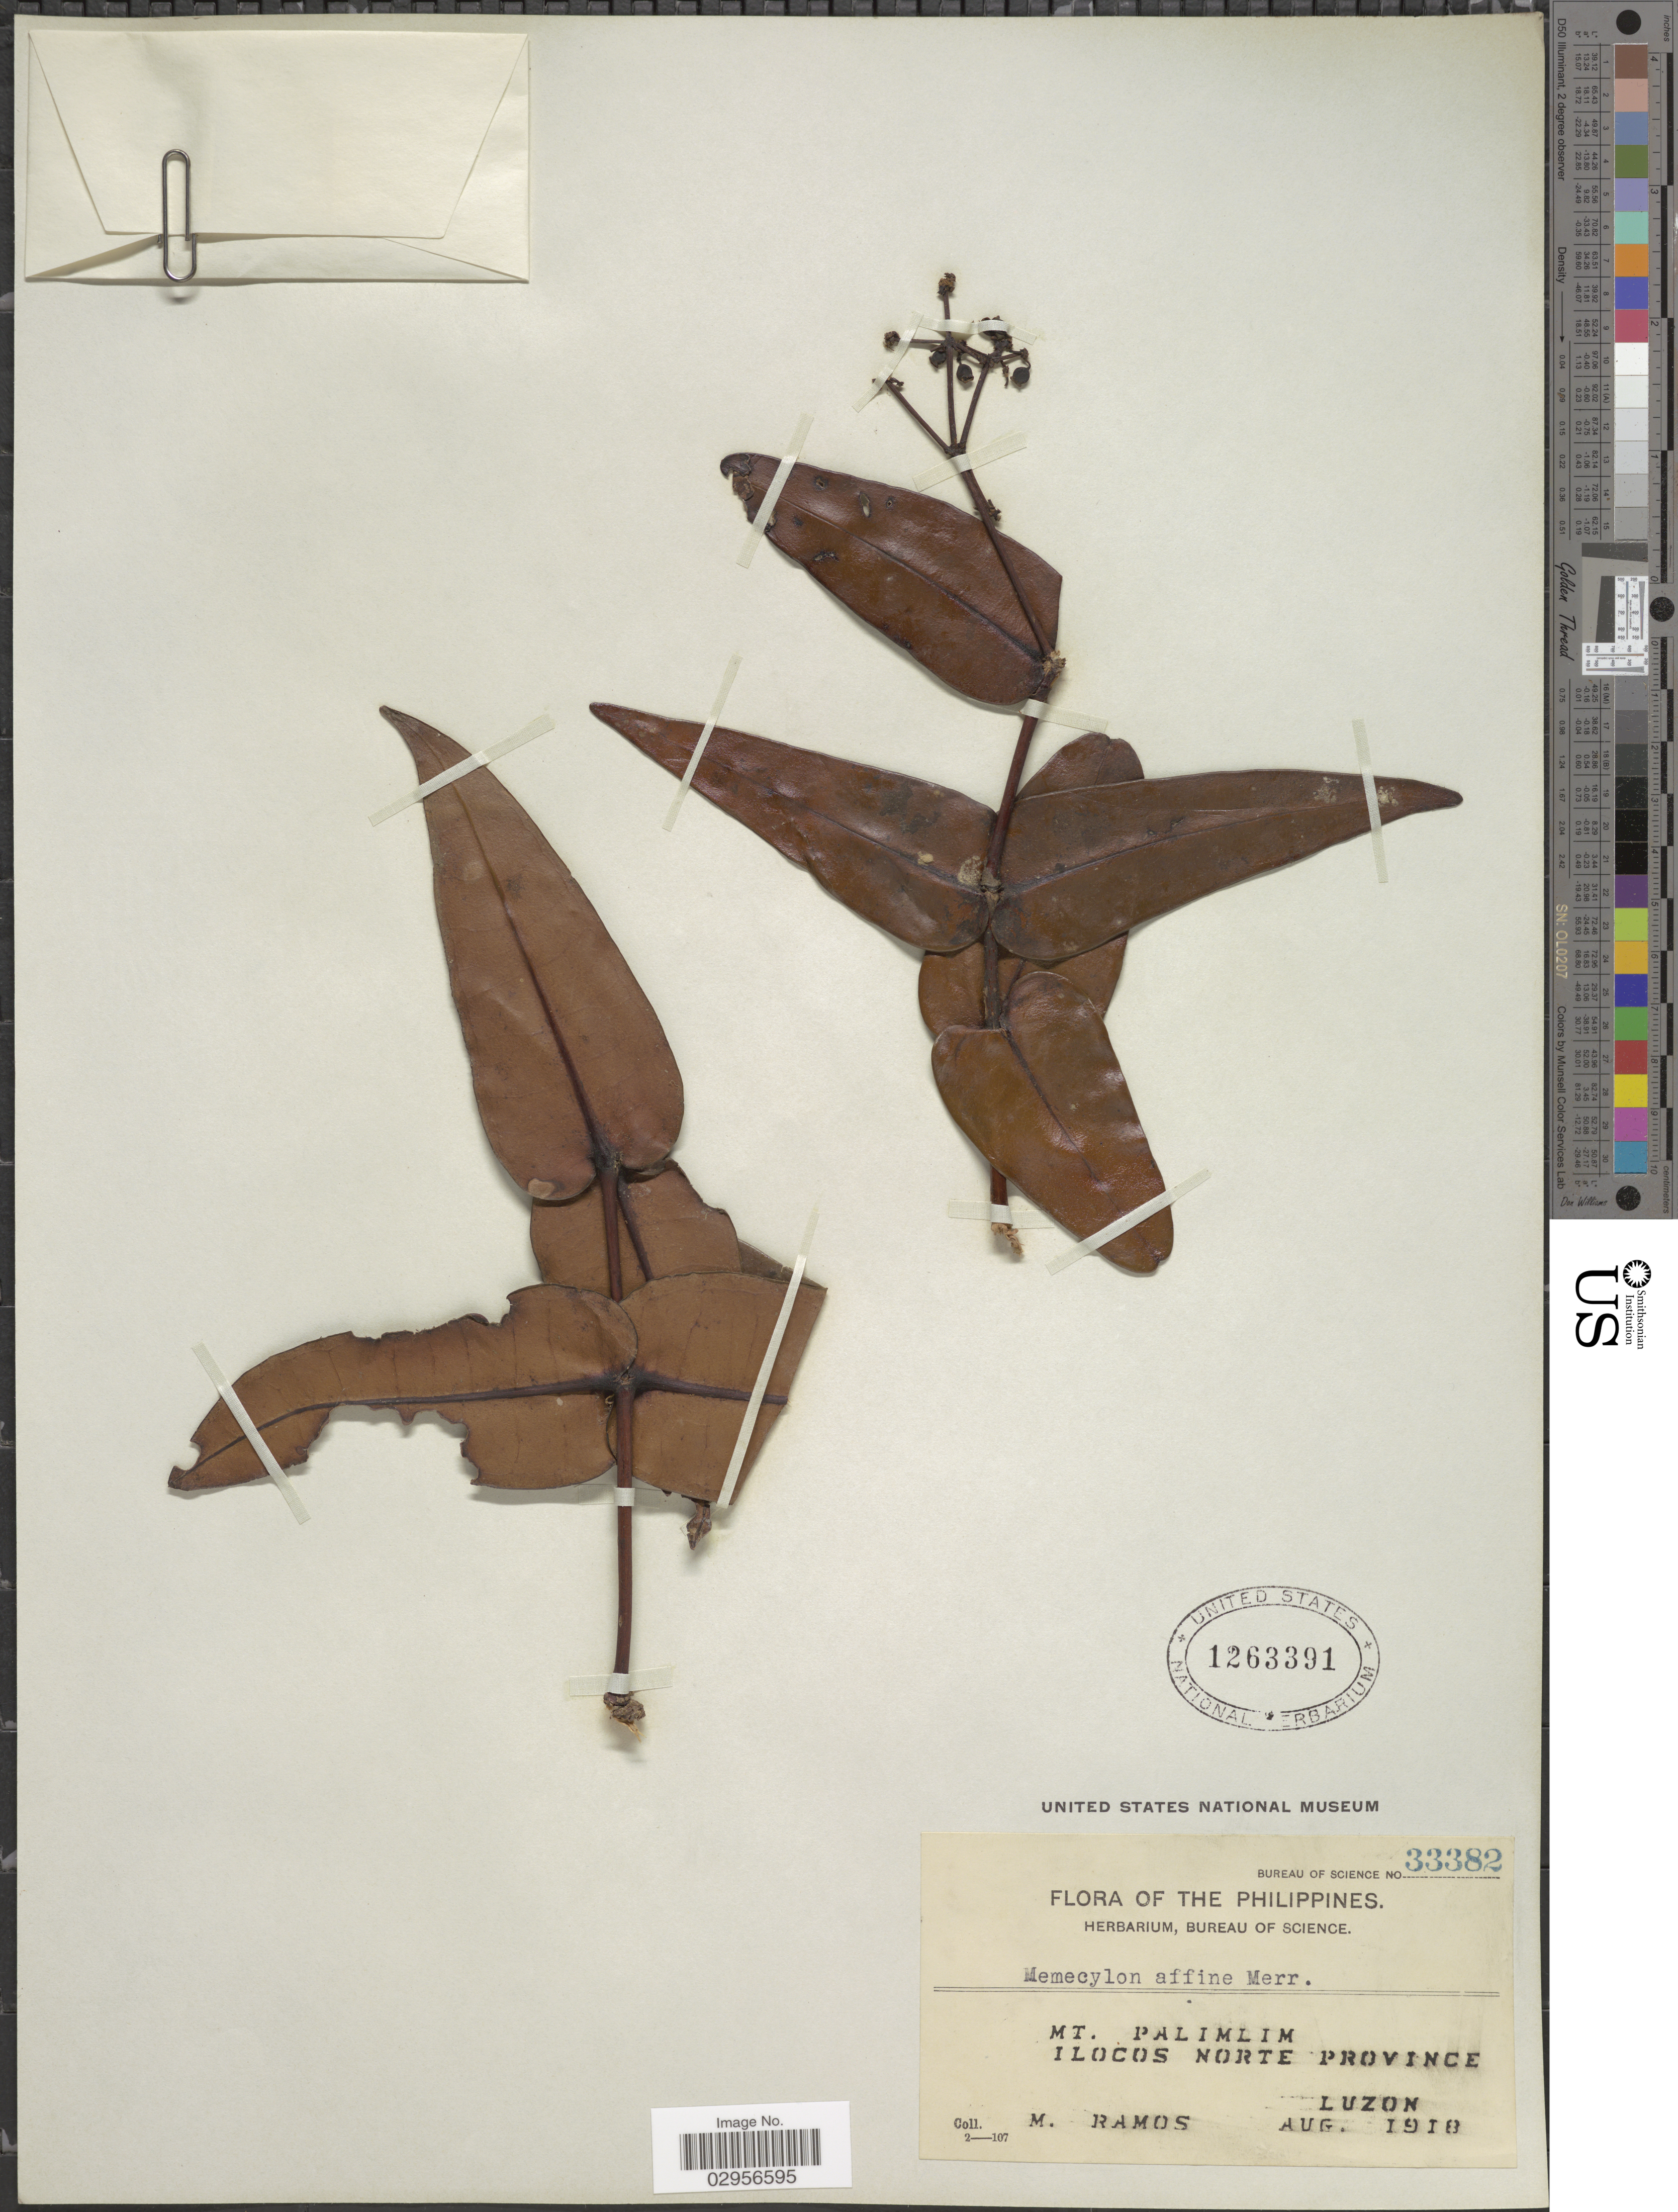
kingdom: Plantae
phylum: Tracheophyta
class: Magnoliopsida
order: Myrtales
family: Melastomataceae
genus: Memecylon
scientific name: Memecylon affine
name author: Merr.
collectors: M. Ramos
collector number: Bureau of Science 33382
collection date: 1918-08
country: Philippines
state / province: Ilocos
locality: Mt. Palimlim, Ilocos Norte Province, Luzon.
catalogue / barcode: US 1263391